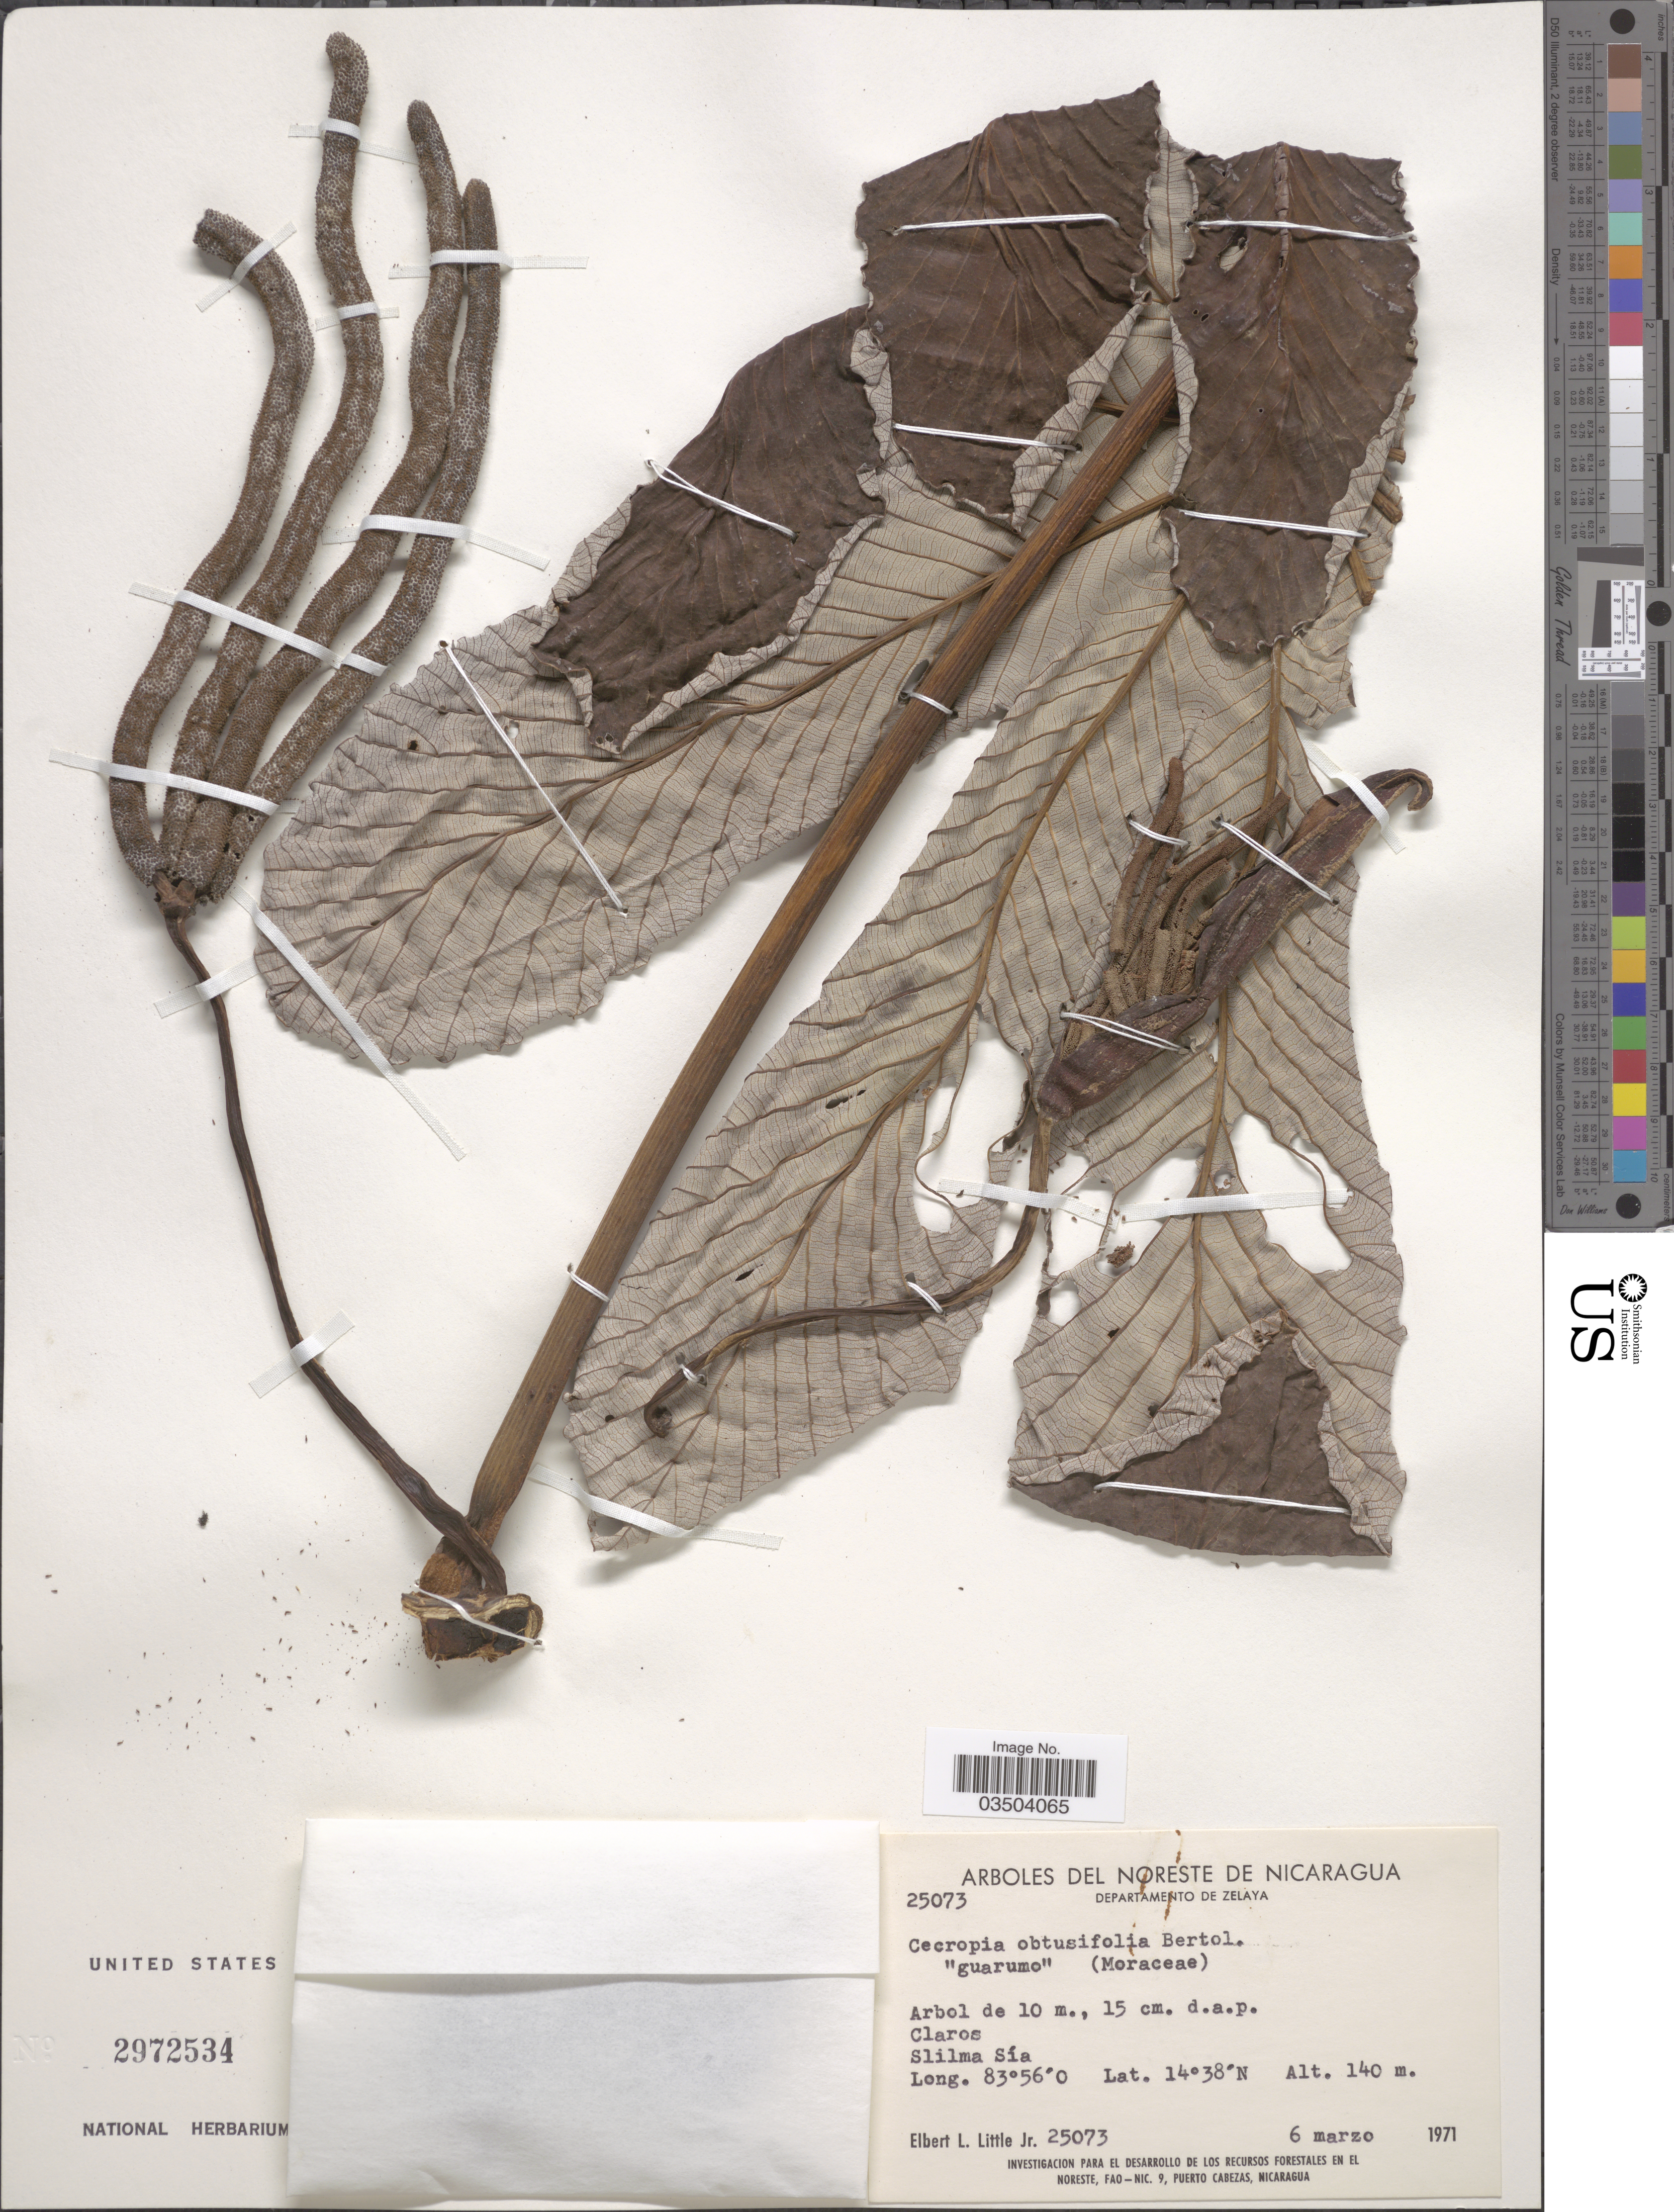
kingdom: Plantae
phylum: Tracheophyta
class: Magnoliopsida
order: Rosales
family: Urticaceae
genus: Cecropia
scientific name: Cecropia obtusifolia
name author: Bertol.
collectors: E. L. Little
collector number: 25073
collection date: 1971-03-06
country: Nicaragua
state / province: Atlántico Norte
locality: Noreste de Nicaragua. Departamento de Zelaya. Claros. Slilma Sía.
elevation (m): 140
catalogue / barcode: US 2972534